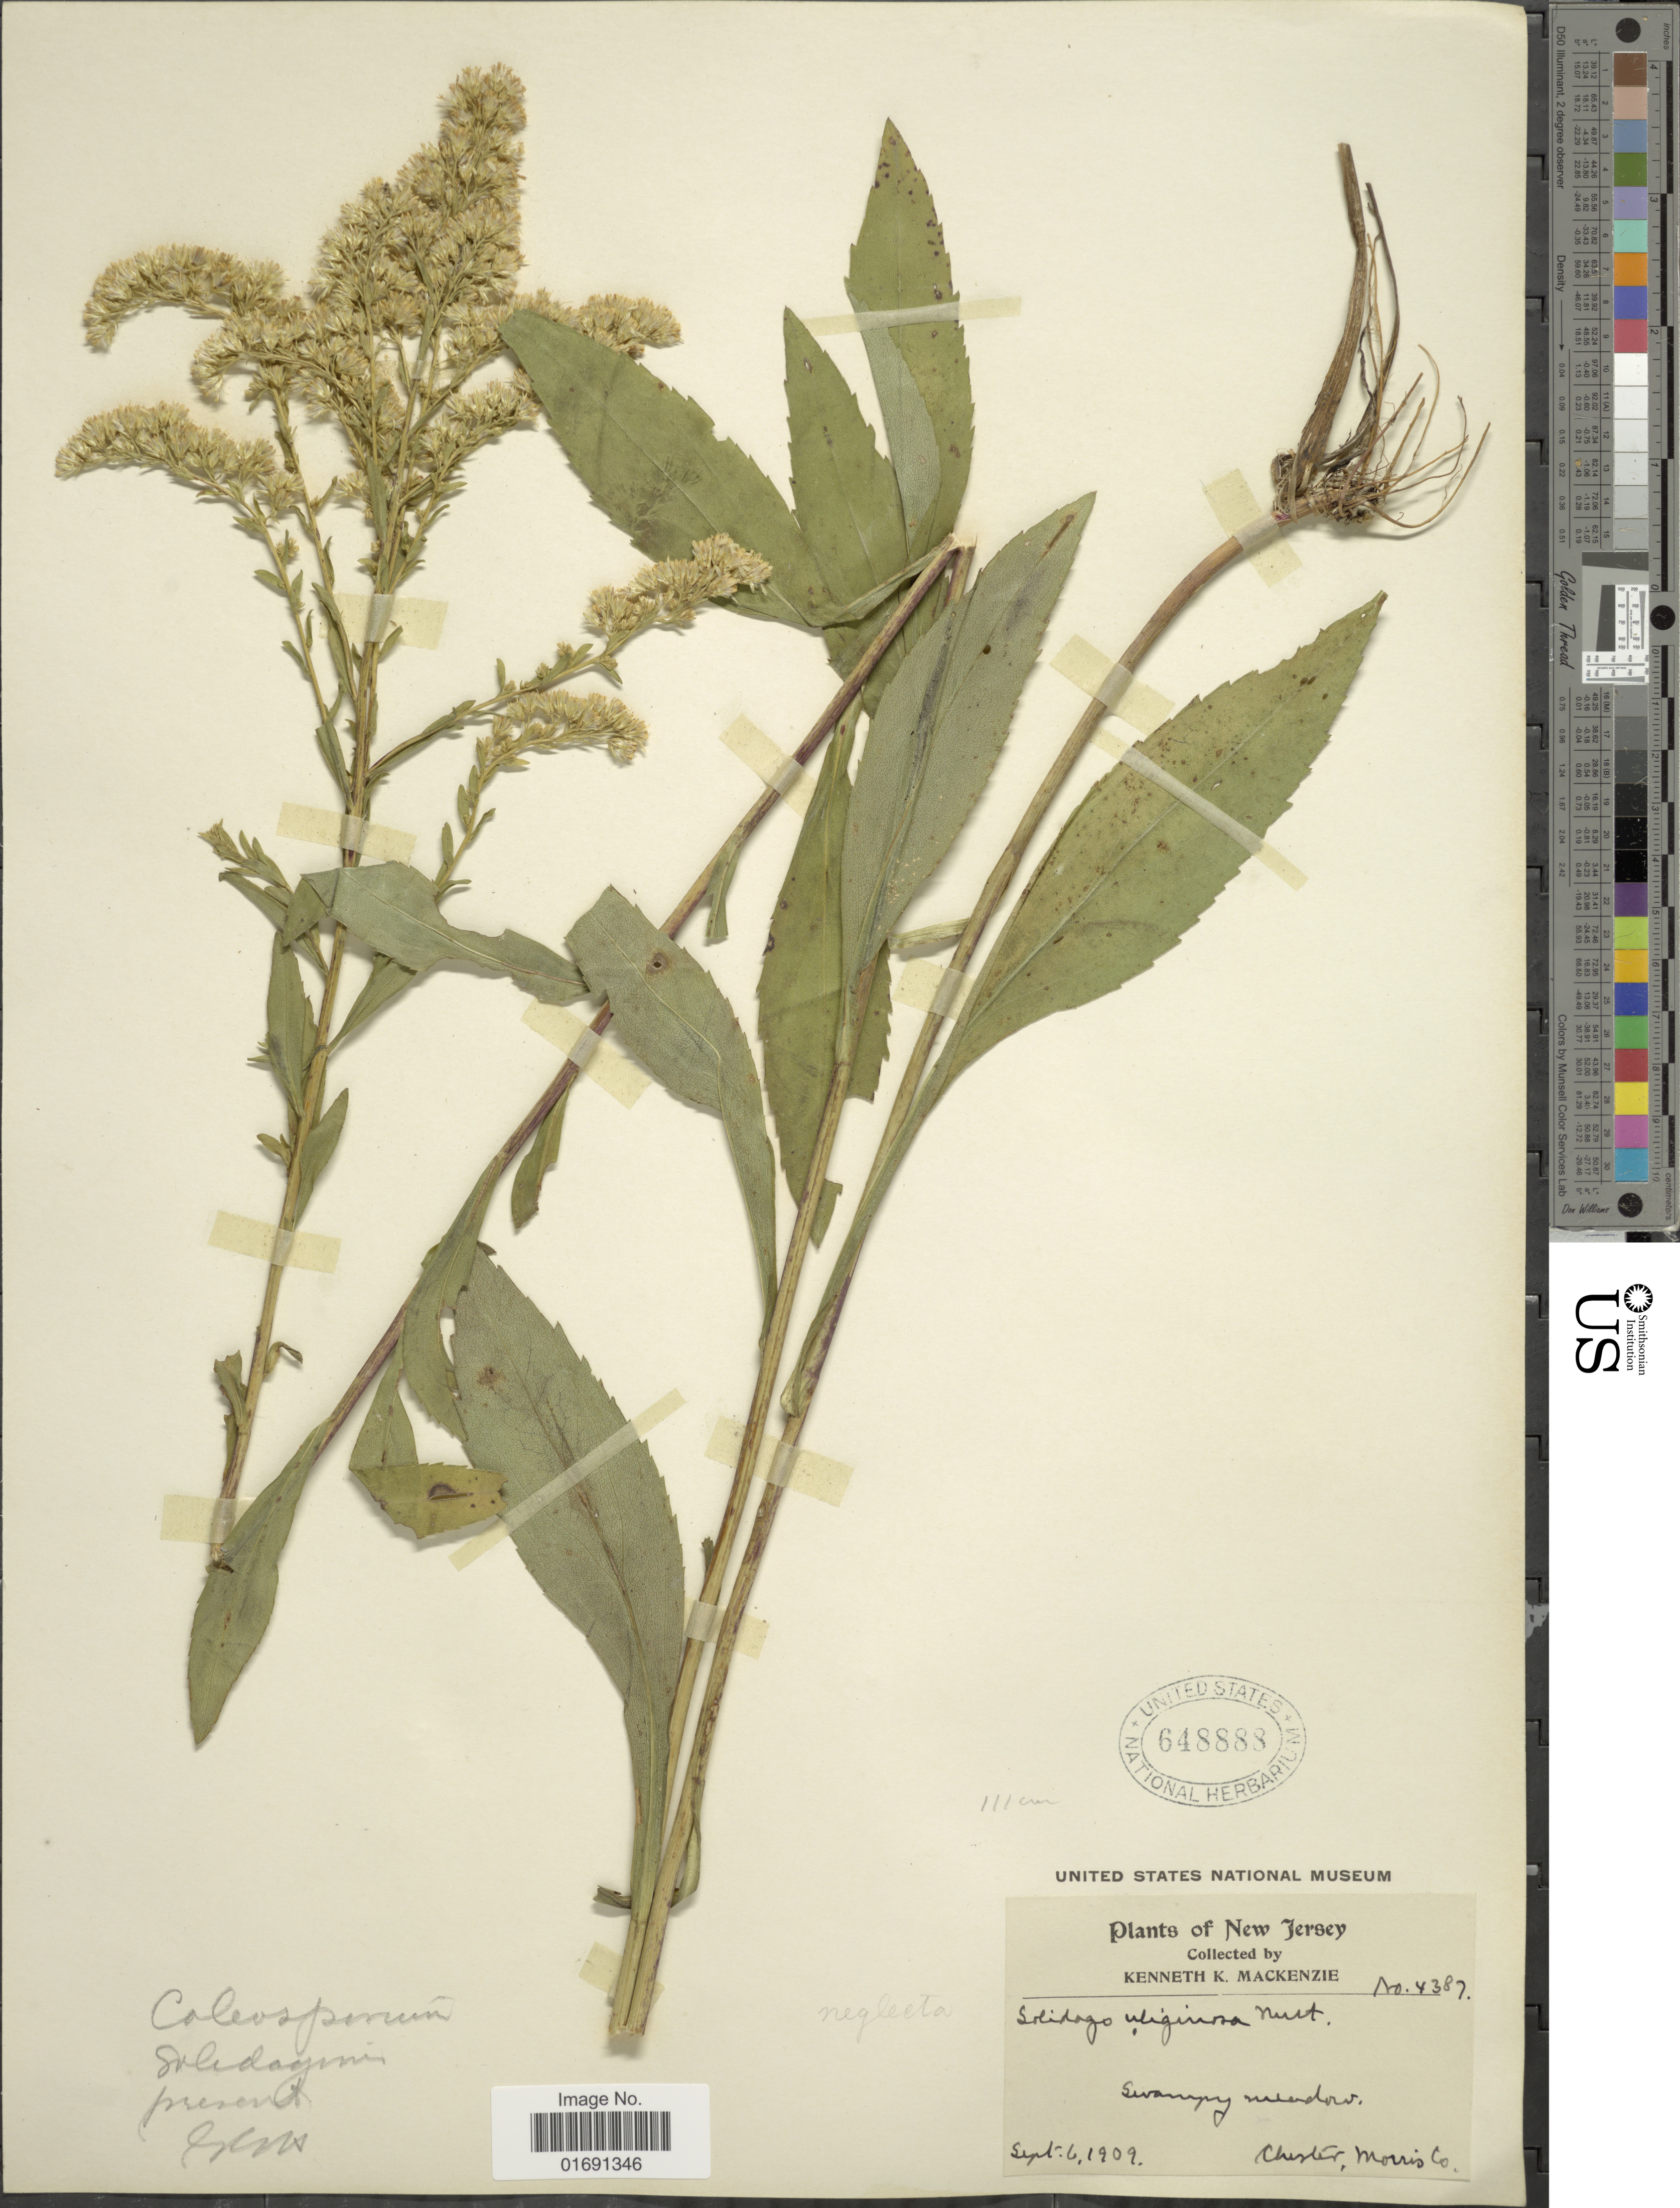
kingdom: Plantae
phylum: Tracheophyta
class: Magnoliopsida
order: Asterales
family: Asteraceae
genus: Solidago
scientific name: Solidago uniligulata var. neglecta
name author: Fernald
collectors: K. K. Mackenzie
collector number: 4387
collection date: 1909-09-06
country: United States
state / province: New Jersey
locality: Chester, Morris Co.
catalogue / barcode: US 648888